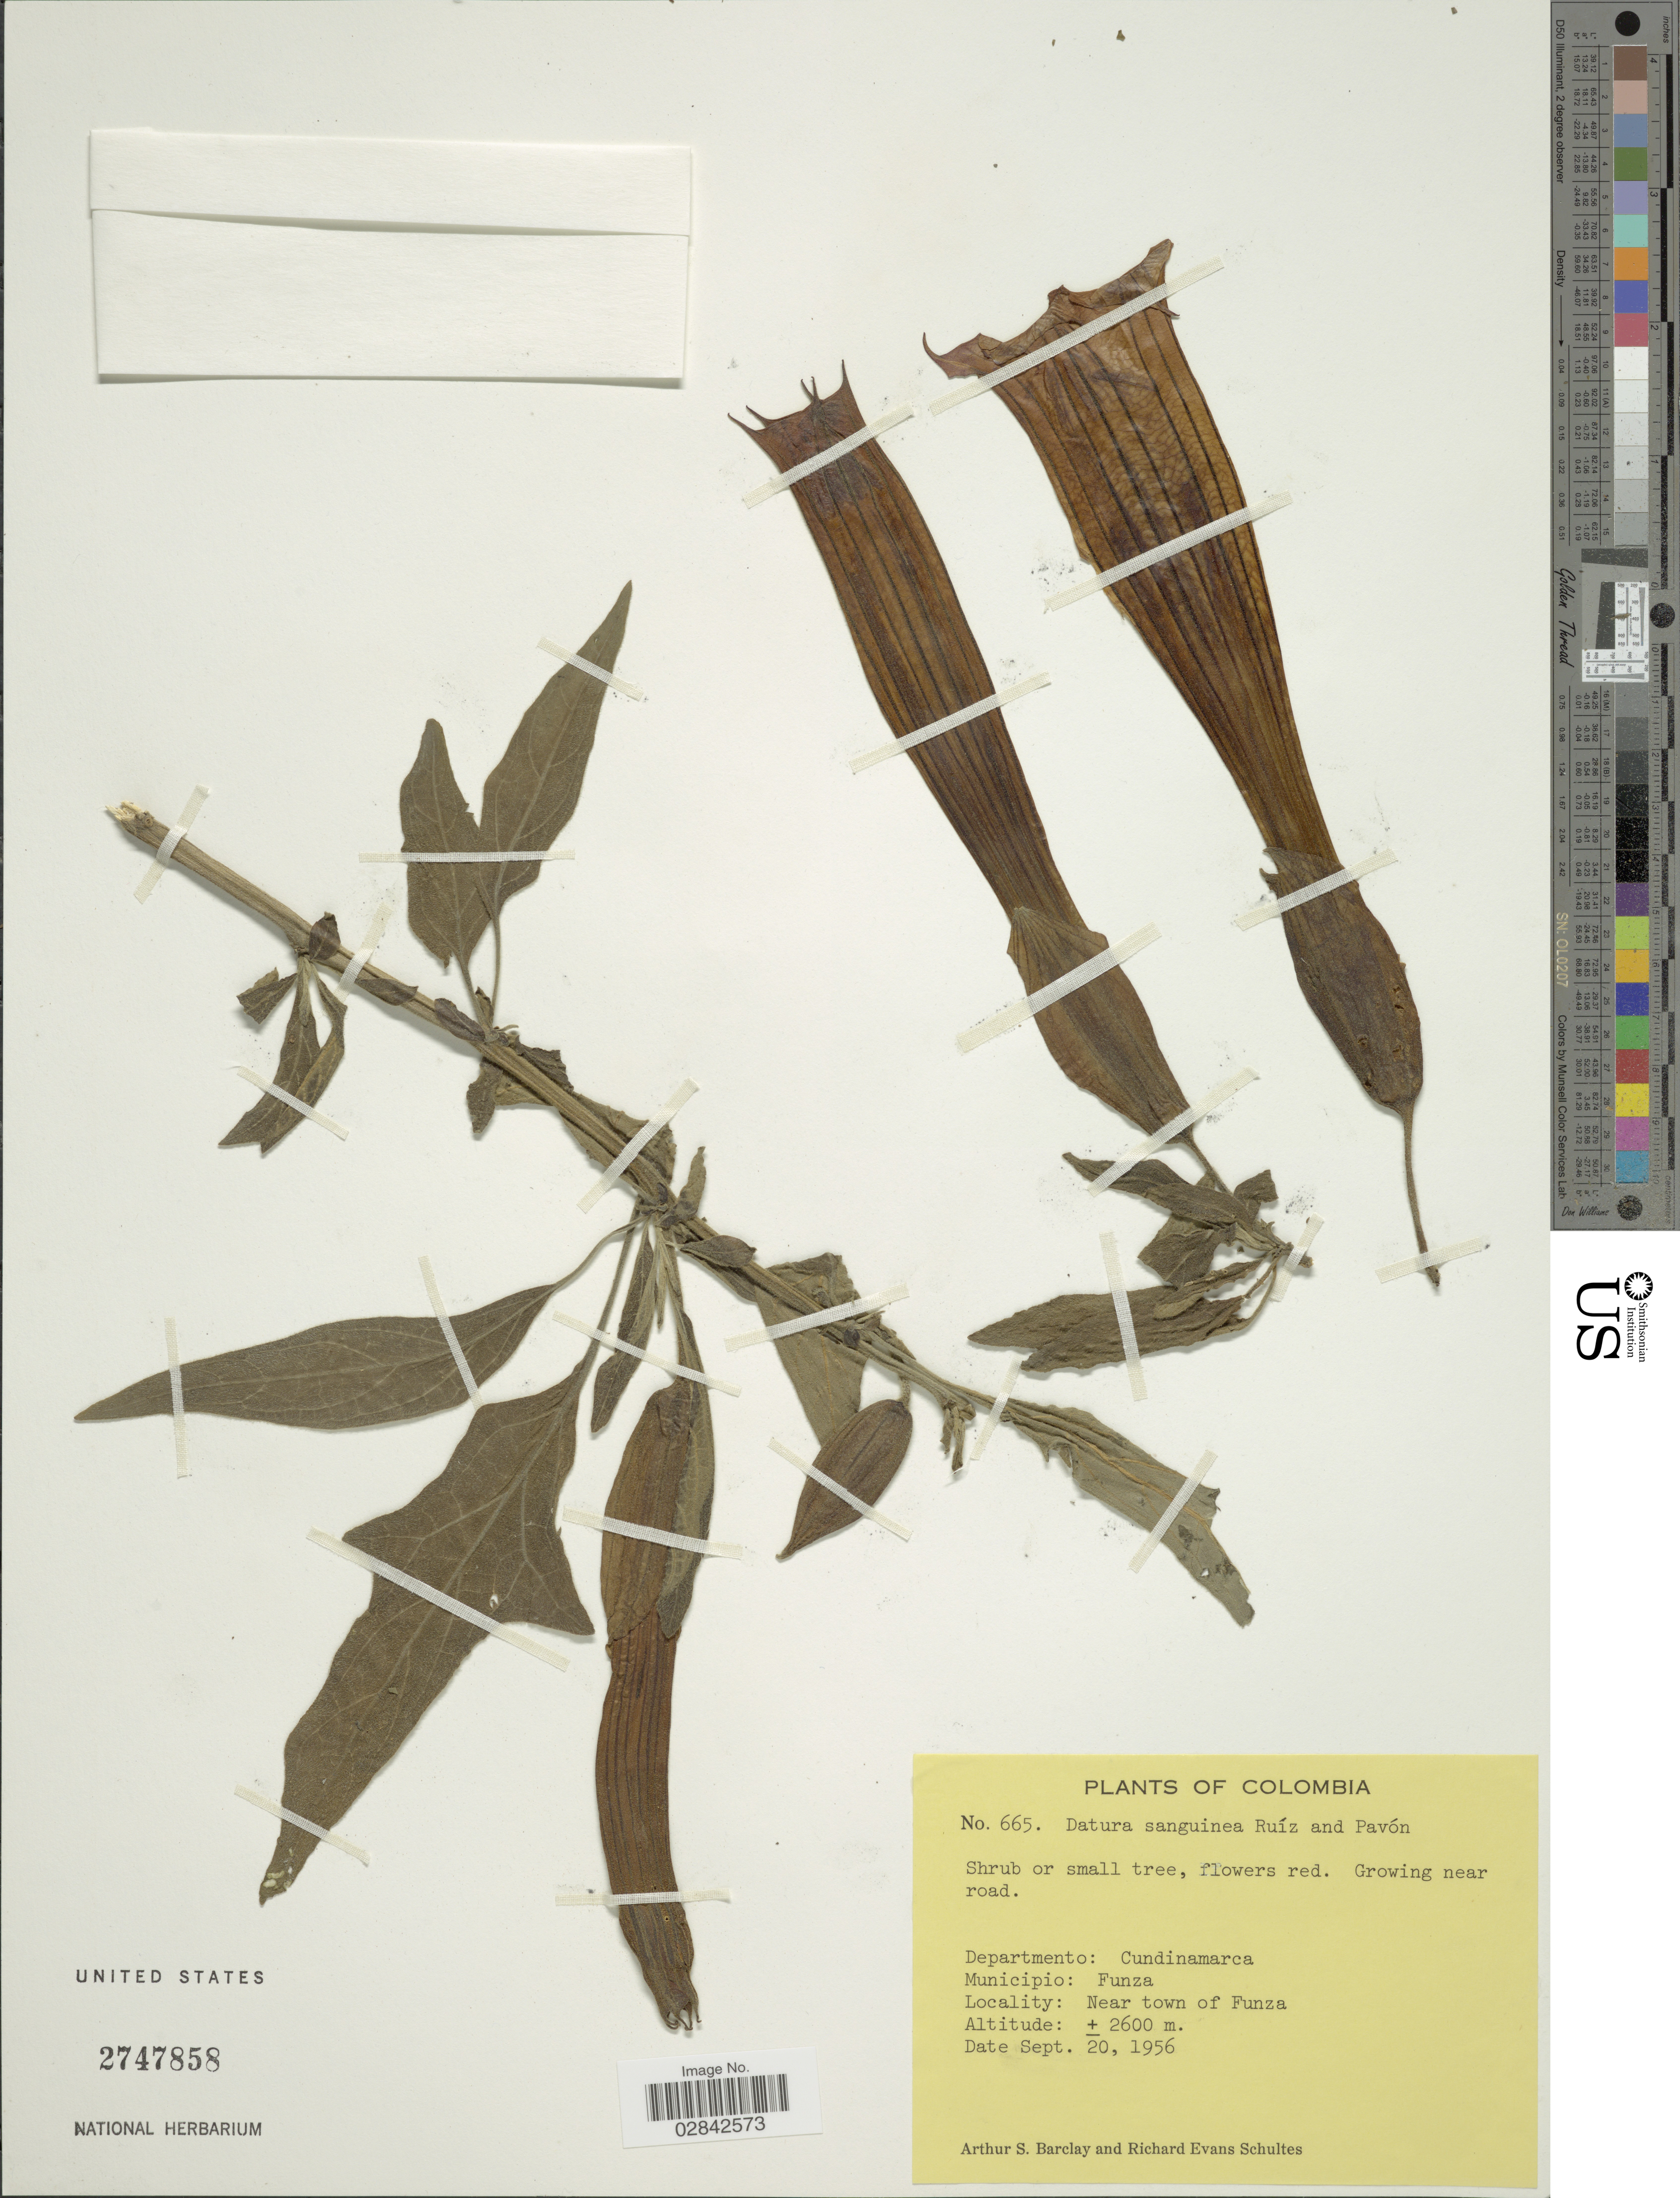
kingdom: Plantae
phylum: Tracheophyta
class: Magnoliopsida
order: Solanales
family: Solanaceae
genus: Brugmansia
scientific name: Brugmansia sanguinea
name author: (Ruiz & Pav.) D. Don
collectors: A. S. Barclay & R. E. Schultes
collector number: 665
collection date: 1956-09-20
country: Colombia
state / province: Cundinamarca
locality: Departmento: Cundinamarca, Municipio: Funza, near town of Funza.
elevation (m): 2600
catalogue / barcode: US 2747858